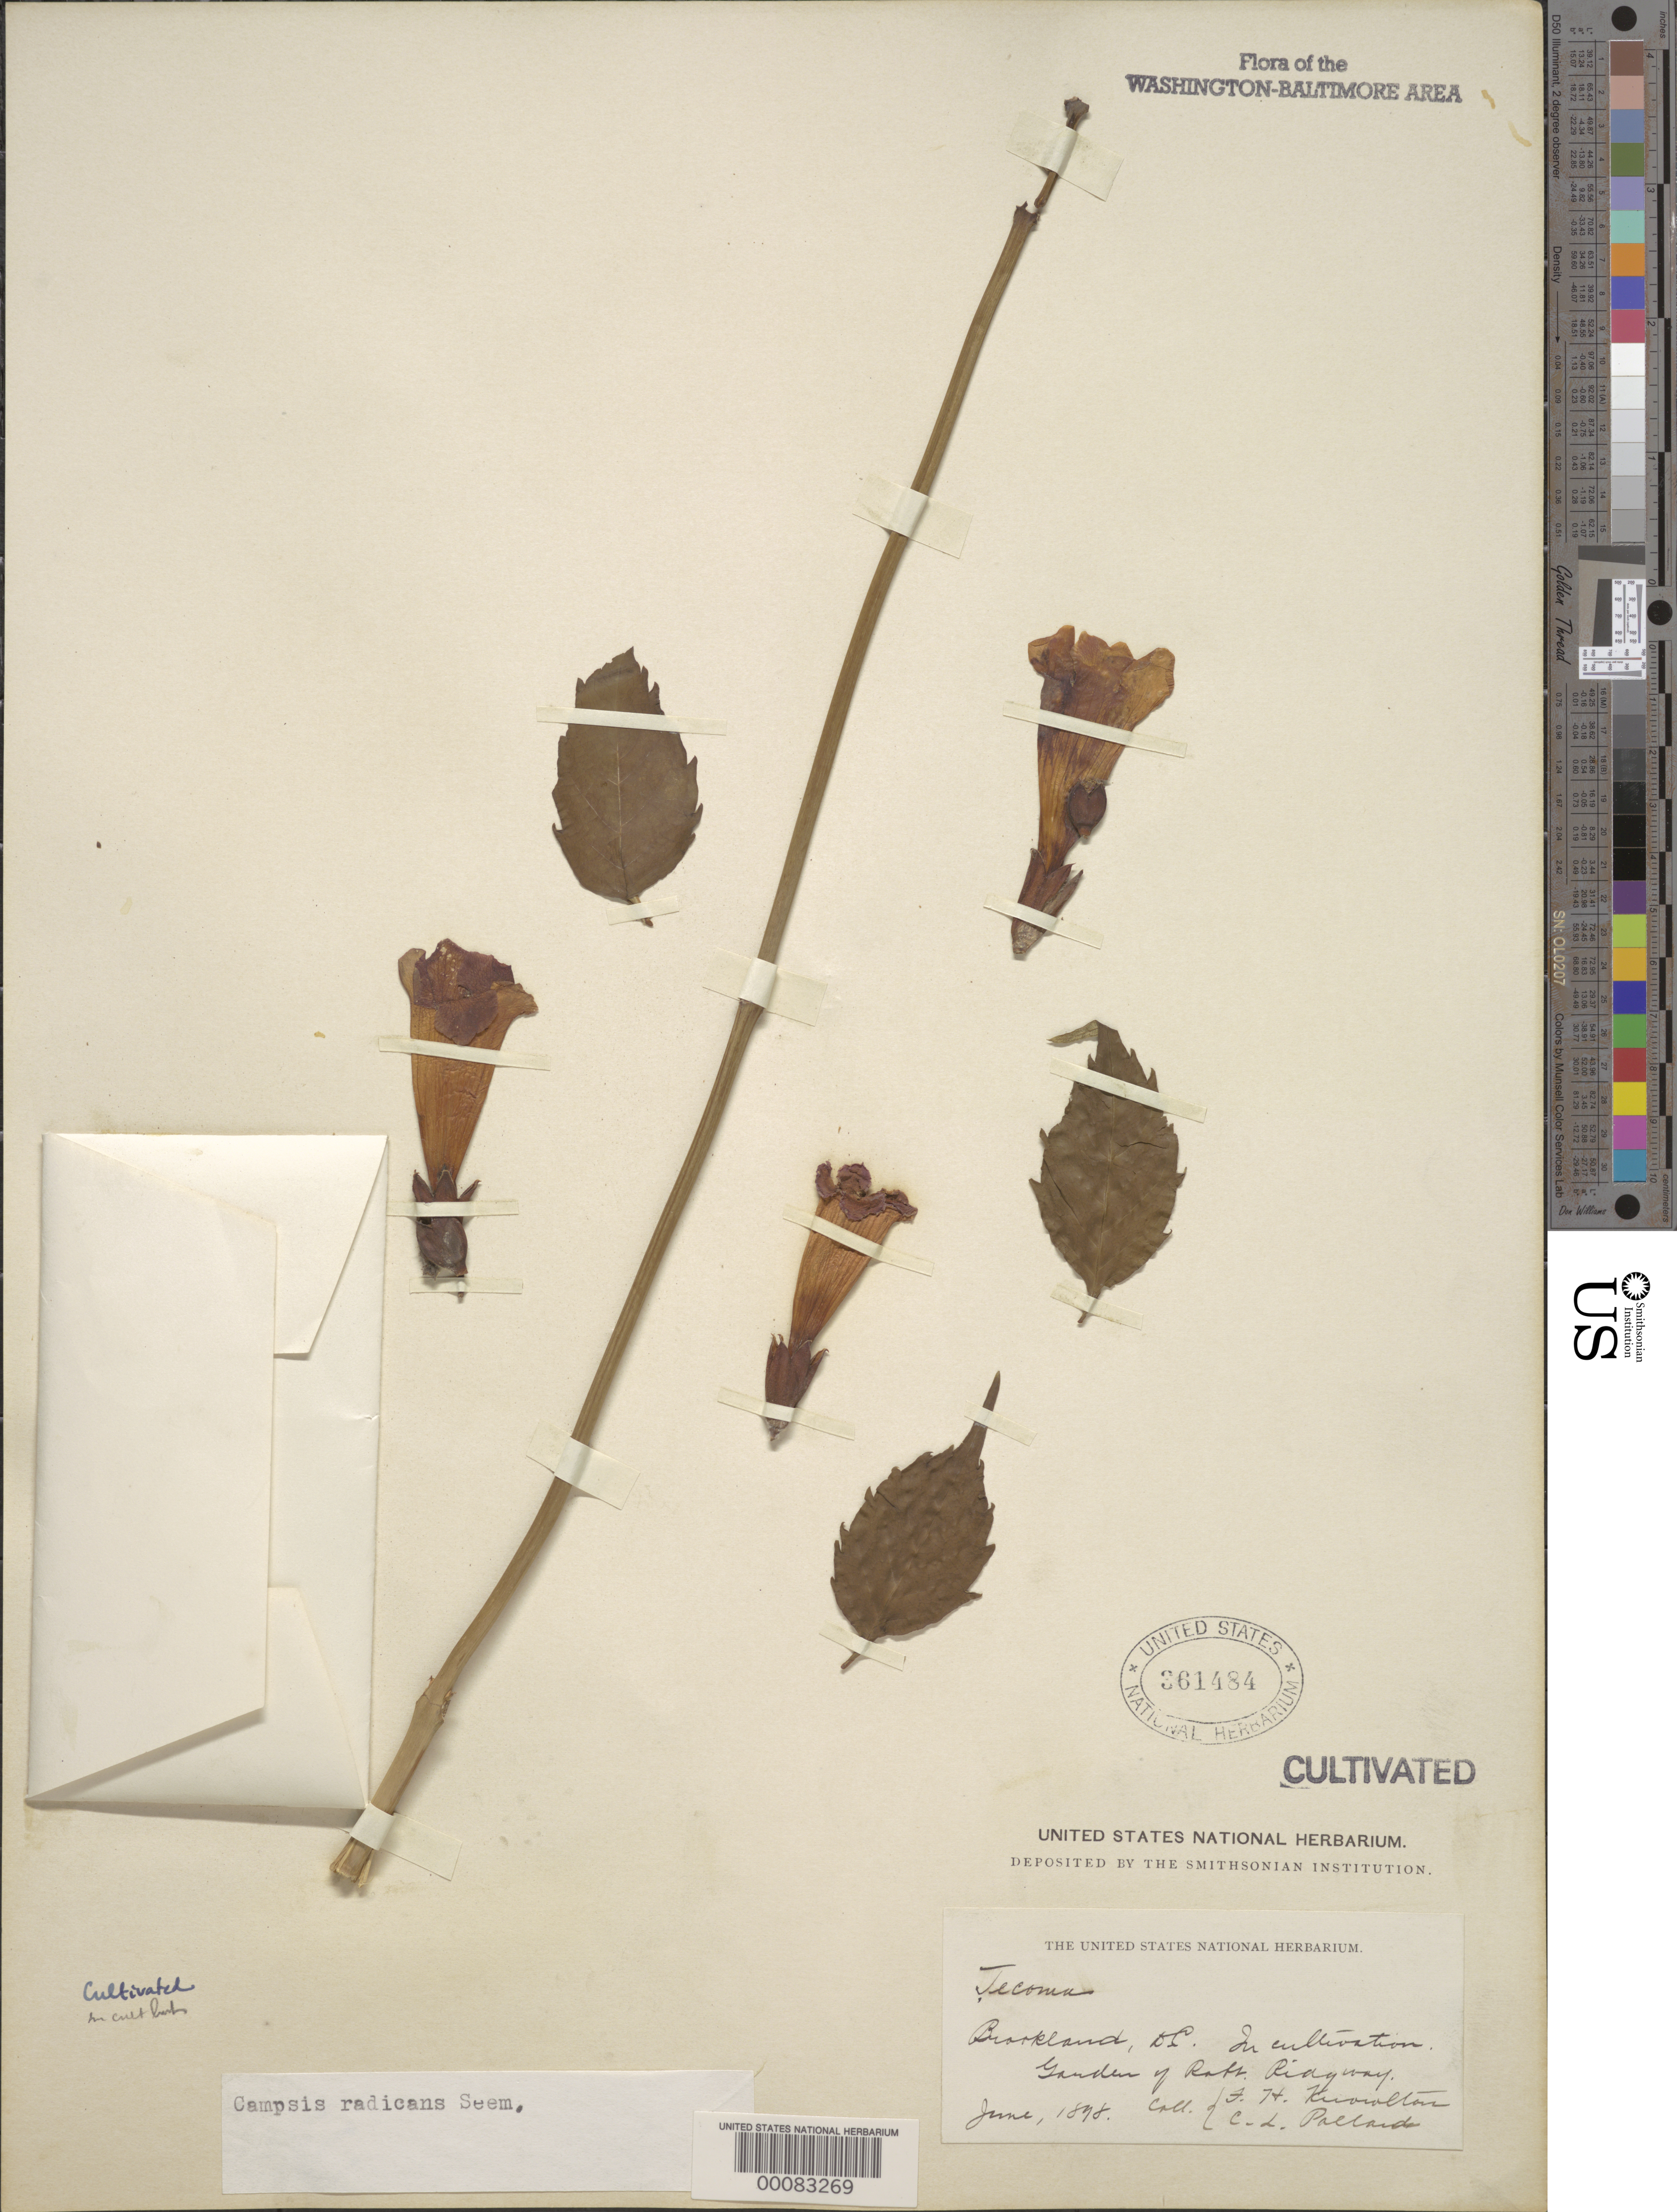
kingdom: Plantae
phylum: Tracheophyta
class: Magnoliopsida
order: Lamiales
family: Bignoniaceae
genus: Campsis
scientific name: Campsis radicans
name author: (L.) Seem.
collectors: F. H. Knowlton & C. L. Pollard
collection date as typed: Jun 1898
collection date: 1898-06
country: United States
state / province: District of Columbia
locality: Brookland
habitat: Garden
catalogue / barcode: US 361484